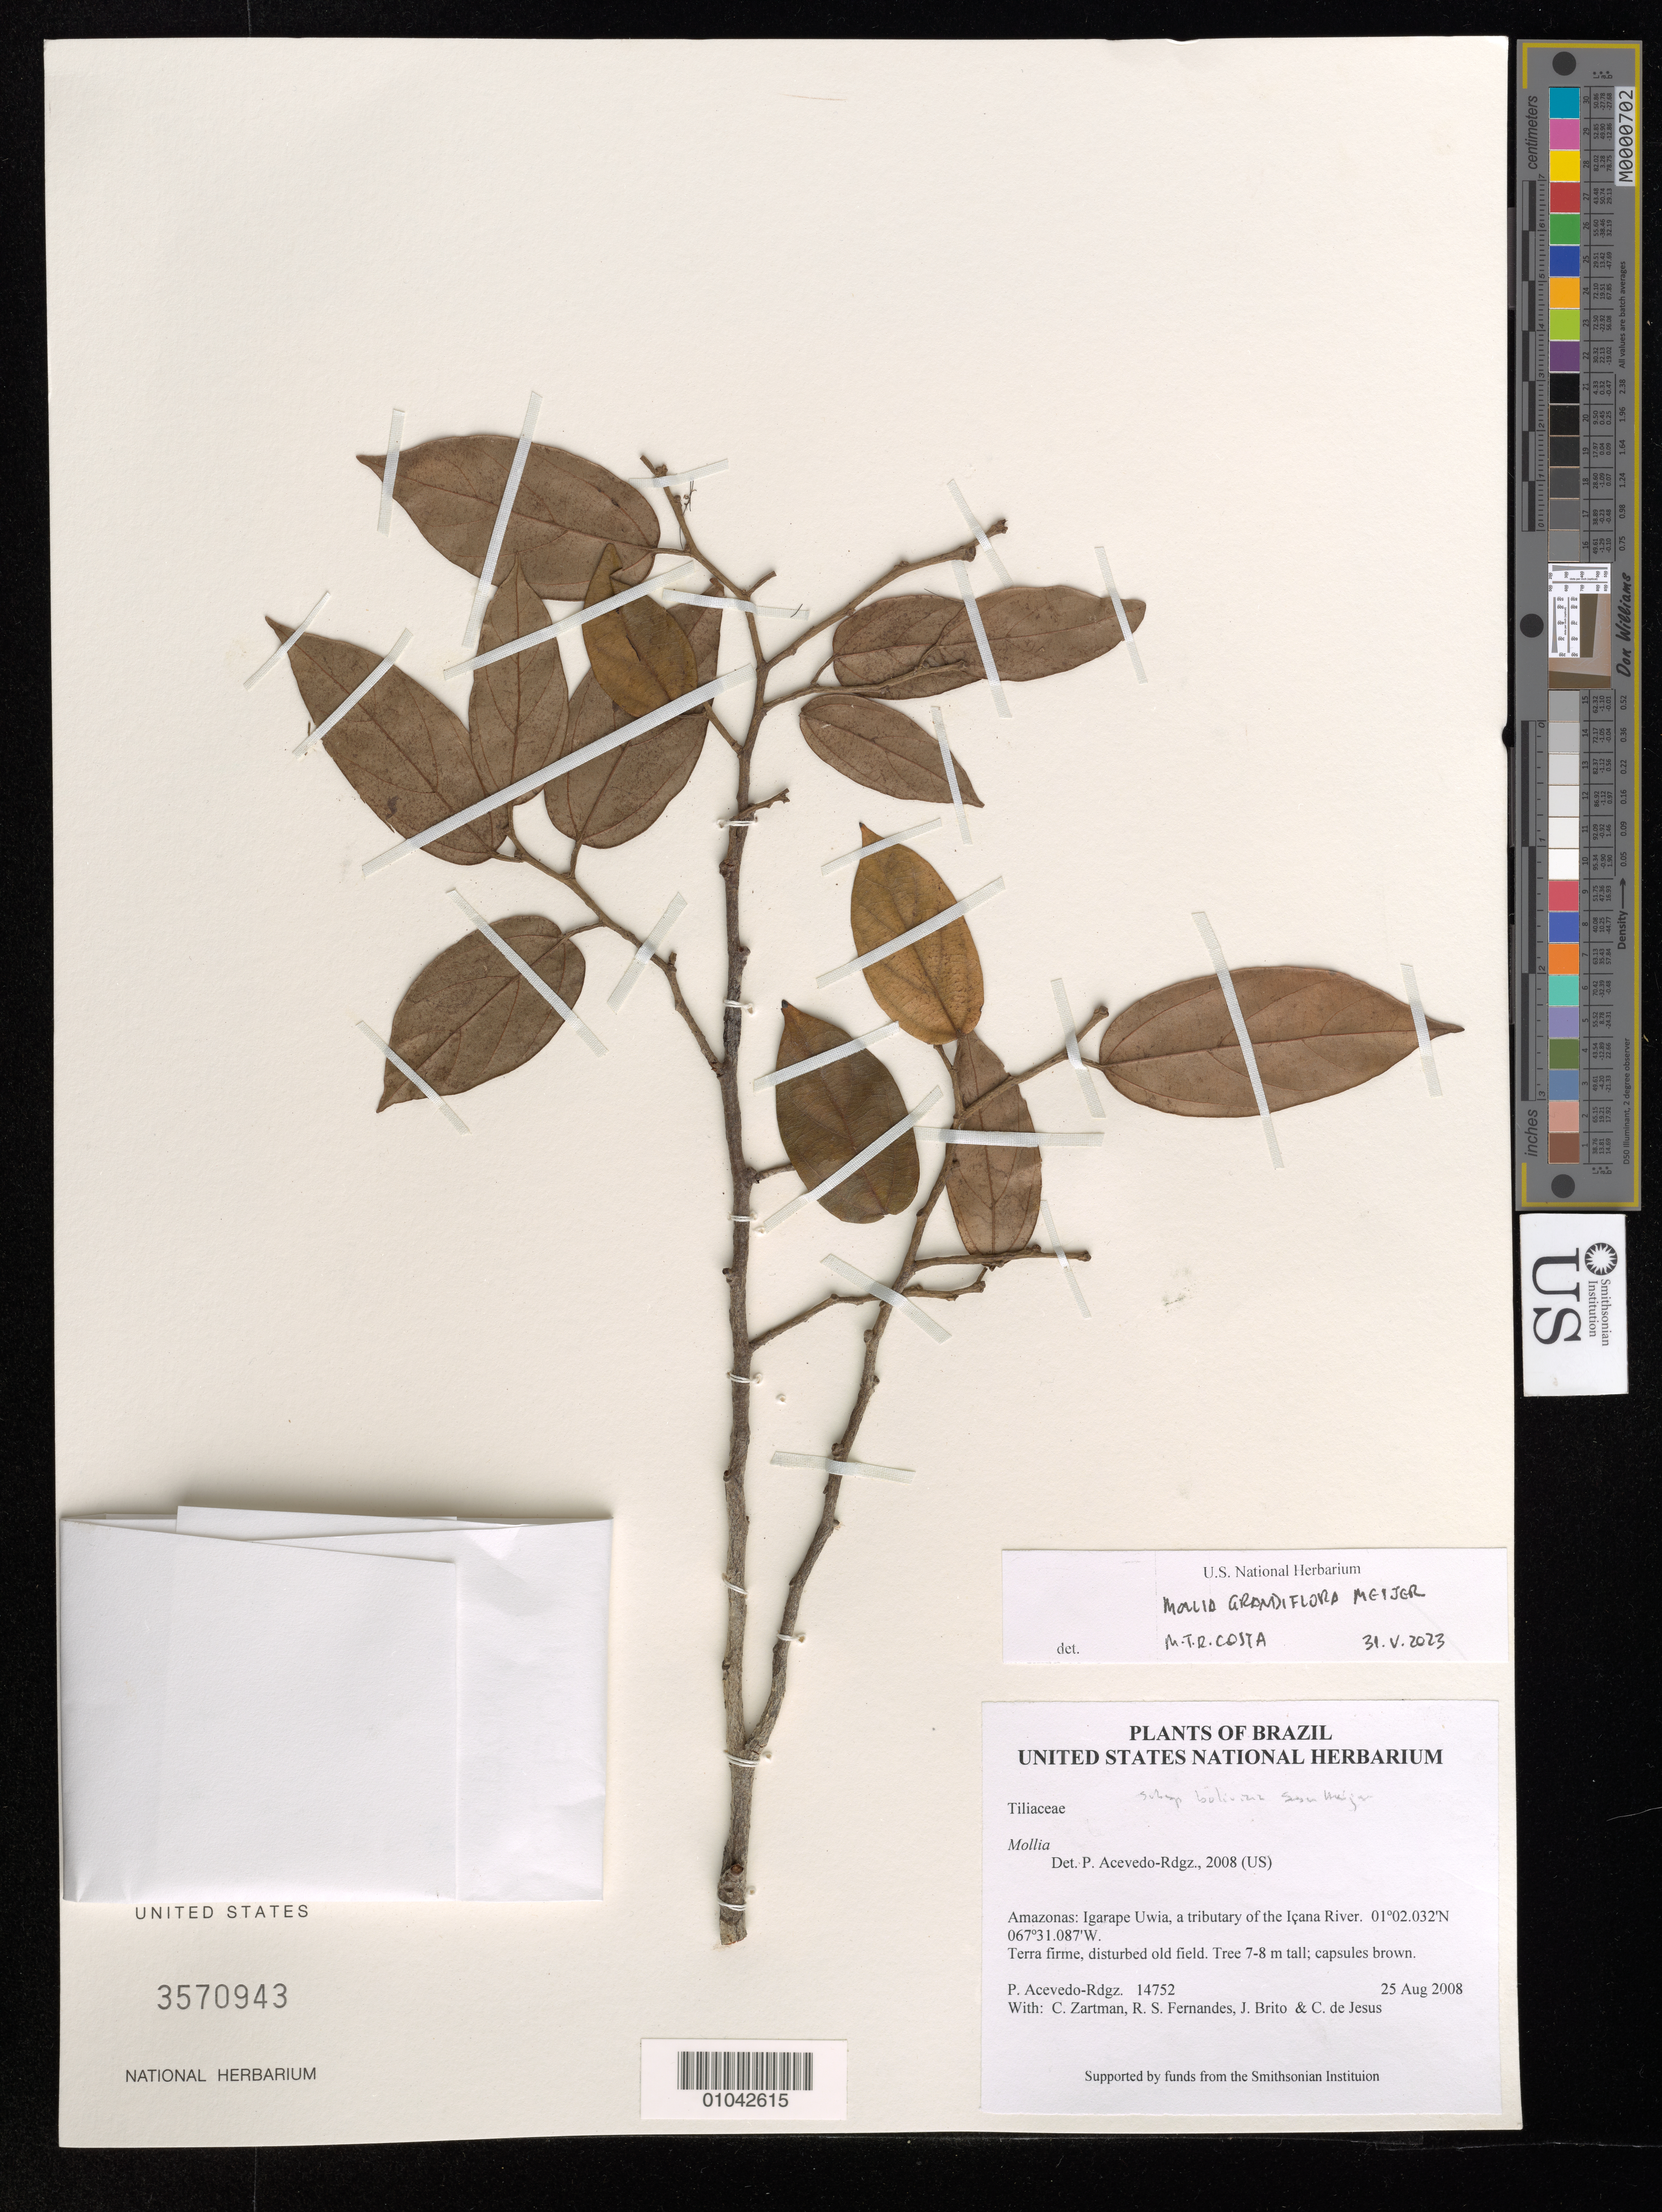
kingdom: Plantae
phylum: Tracheophyta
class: Magnoliopsida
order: Malvales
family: Malvaceae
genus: Mollia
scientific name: Mollia grandiflora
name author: Meijer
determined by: Costa, M. T. R.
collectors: P. Acevedo-Rodr., C. Zartman, R. Fernandes, J. Brito & C. de Jesus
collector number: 14752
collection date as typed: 25 Aug 2008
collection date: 2008-08-25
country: Brazil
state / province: Amazonas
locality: Amazonas: Igarape Uwia, a tributary of the Içana River.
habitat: Terra firme, disturbed old field.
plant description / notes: NY, MO, US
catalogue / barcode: US 3570943